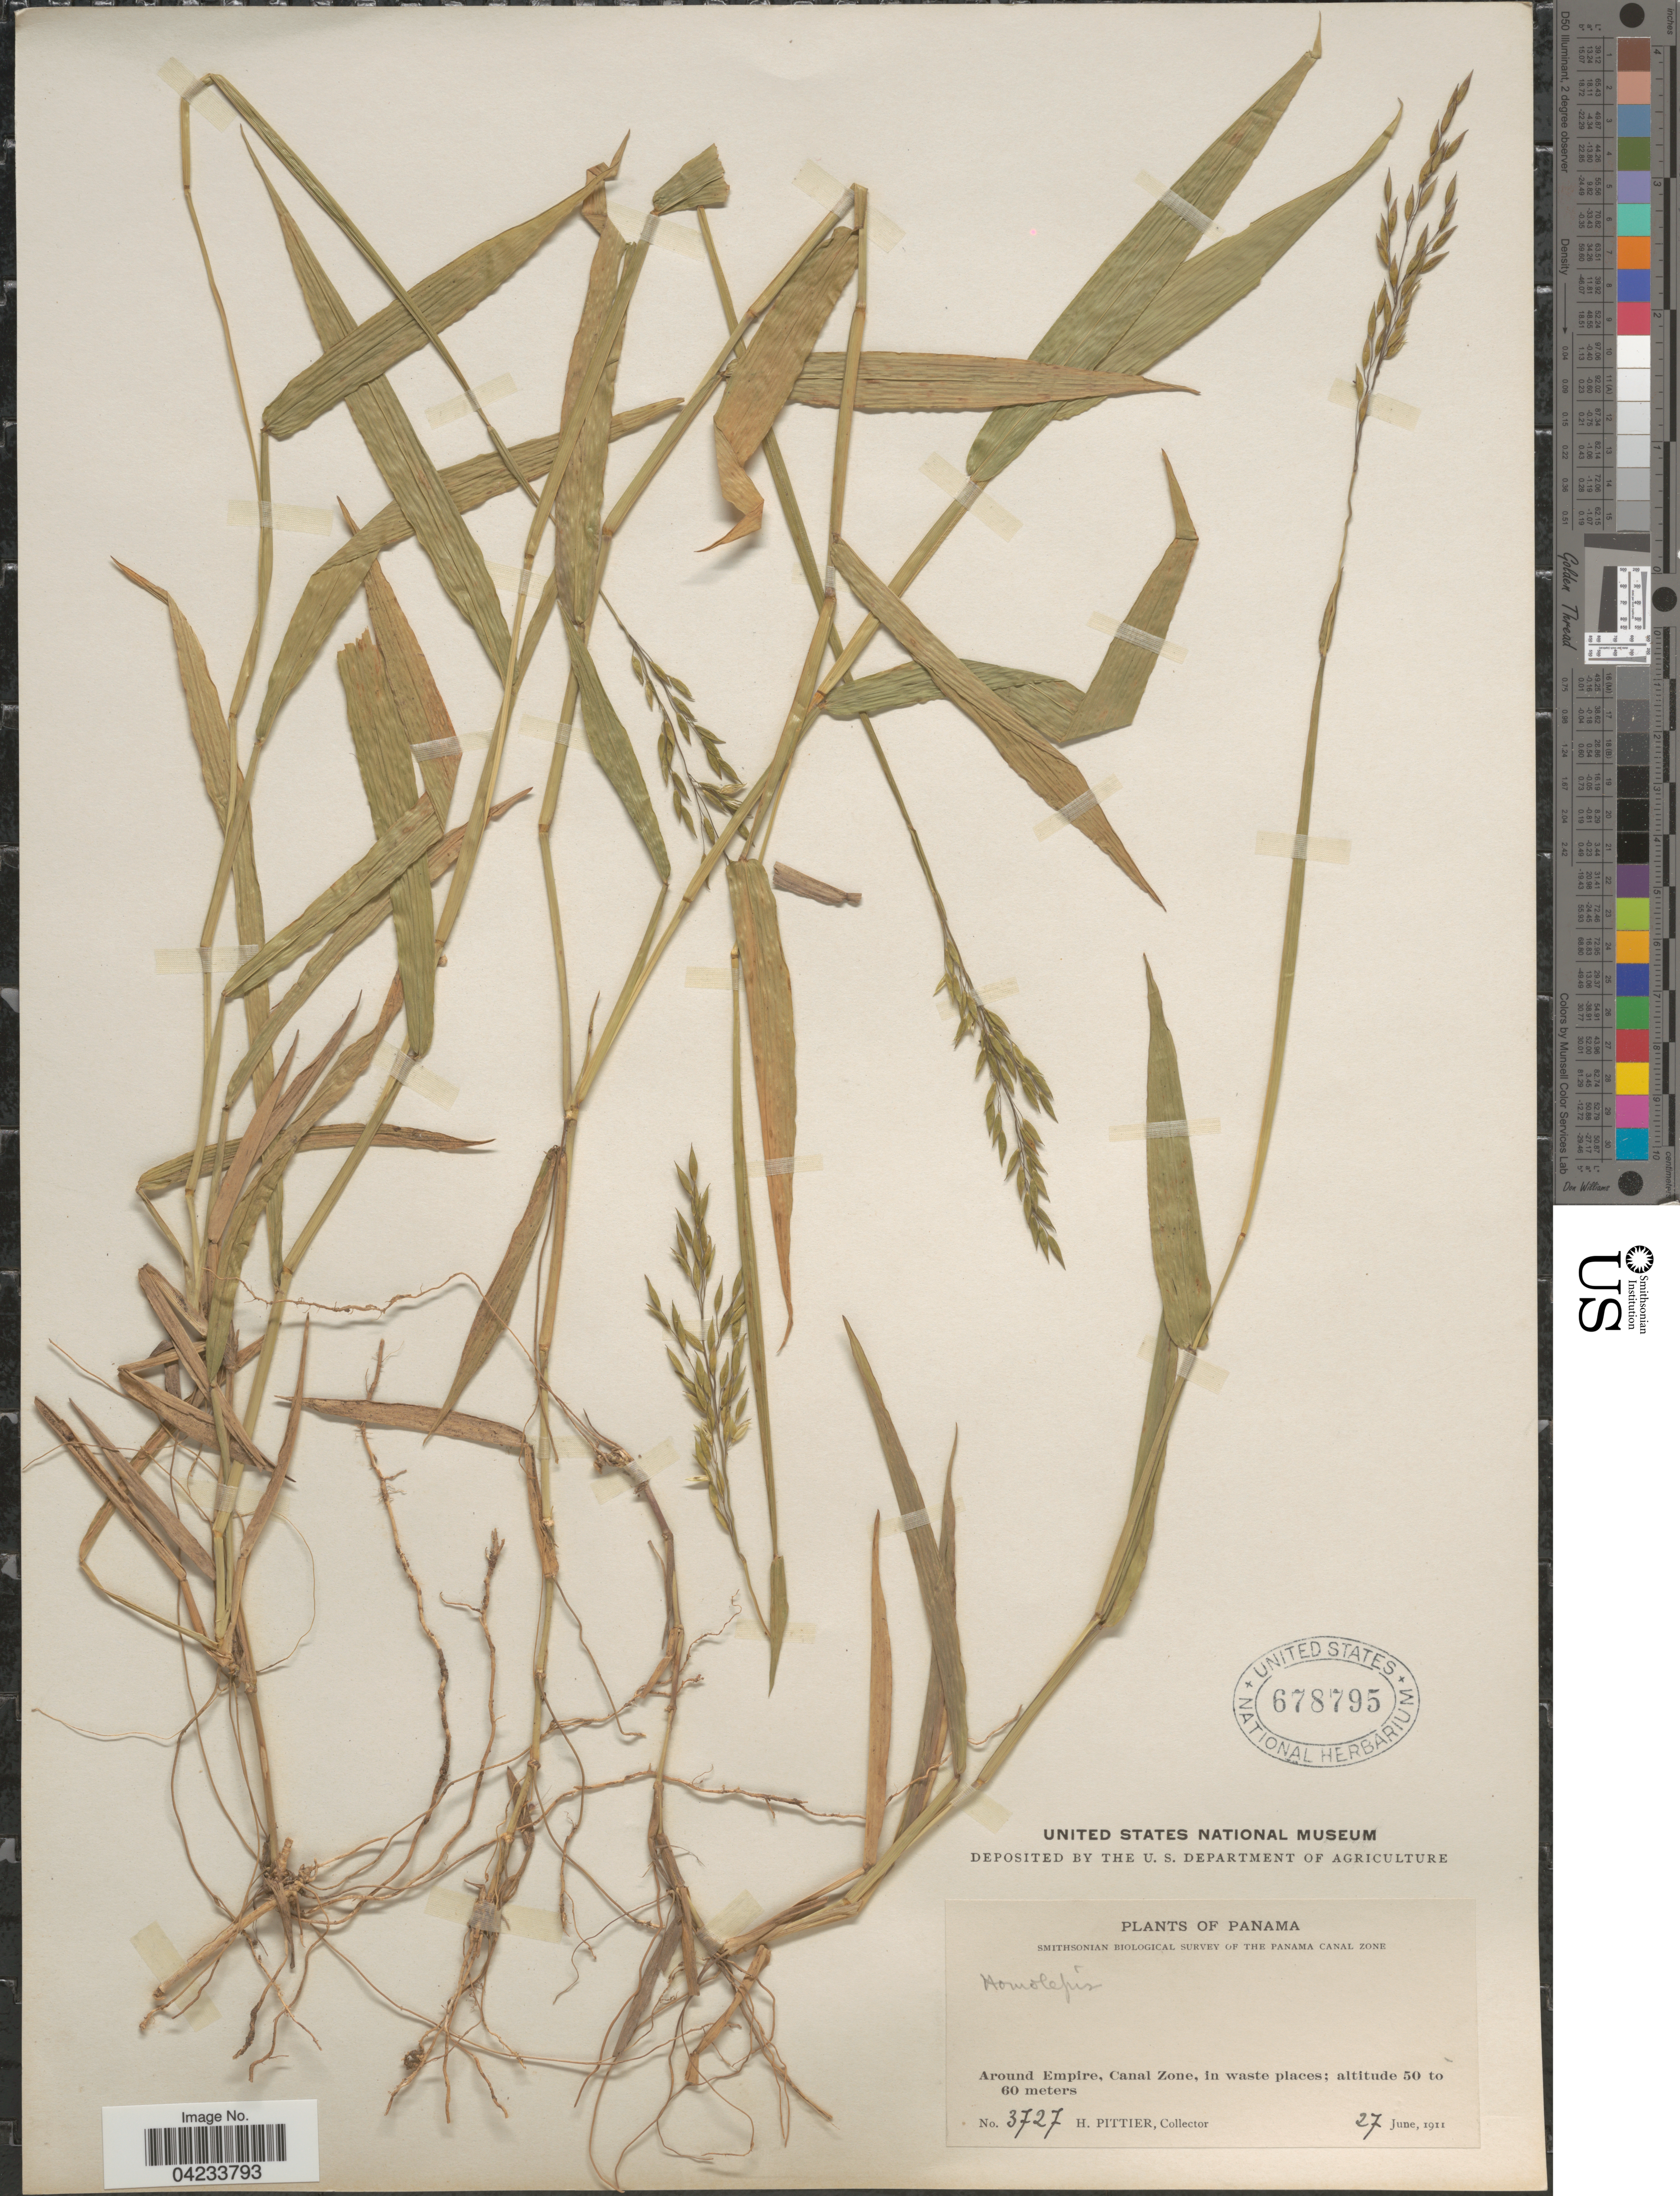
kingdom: Plantae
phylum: Tracheophyta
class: Liliopsida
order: Poales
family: Poaceae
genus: Homolepis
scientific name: Homolepis aturensis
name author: (Kunth) Chase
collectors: H. F. Pittier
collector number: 3727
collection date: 1911-06-27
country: Panama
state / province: Colón / Panamá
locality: Smithsonian Biological Survey of the Panama Canal Zone. Around Empire, Canal Zone, in waste places.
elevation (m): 50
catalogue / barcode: US 678795